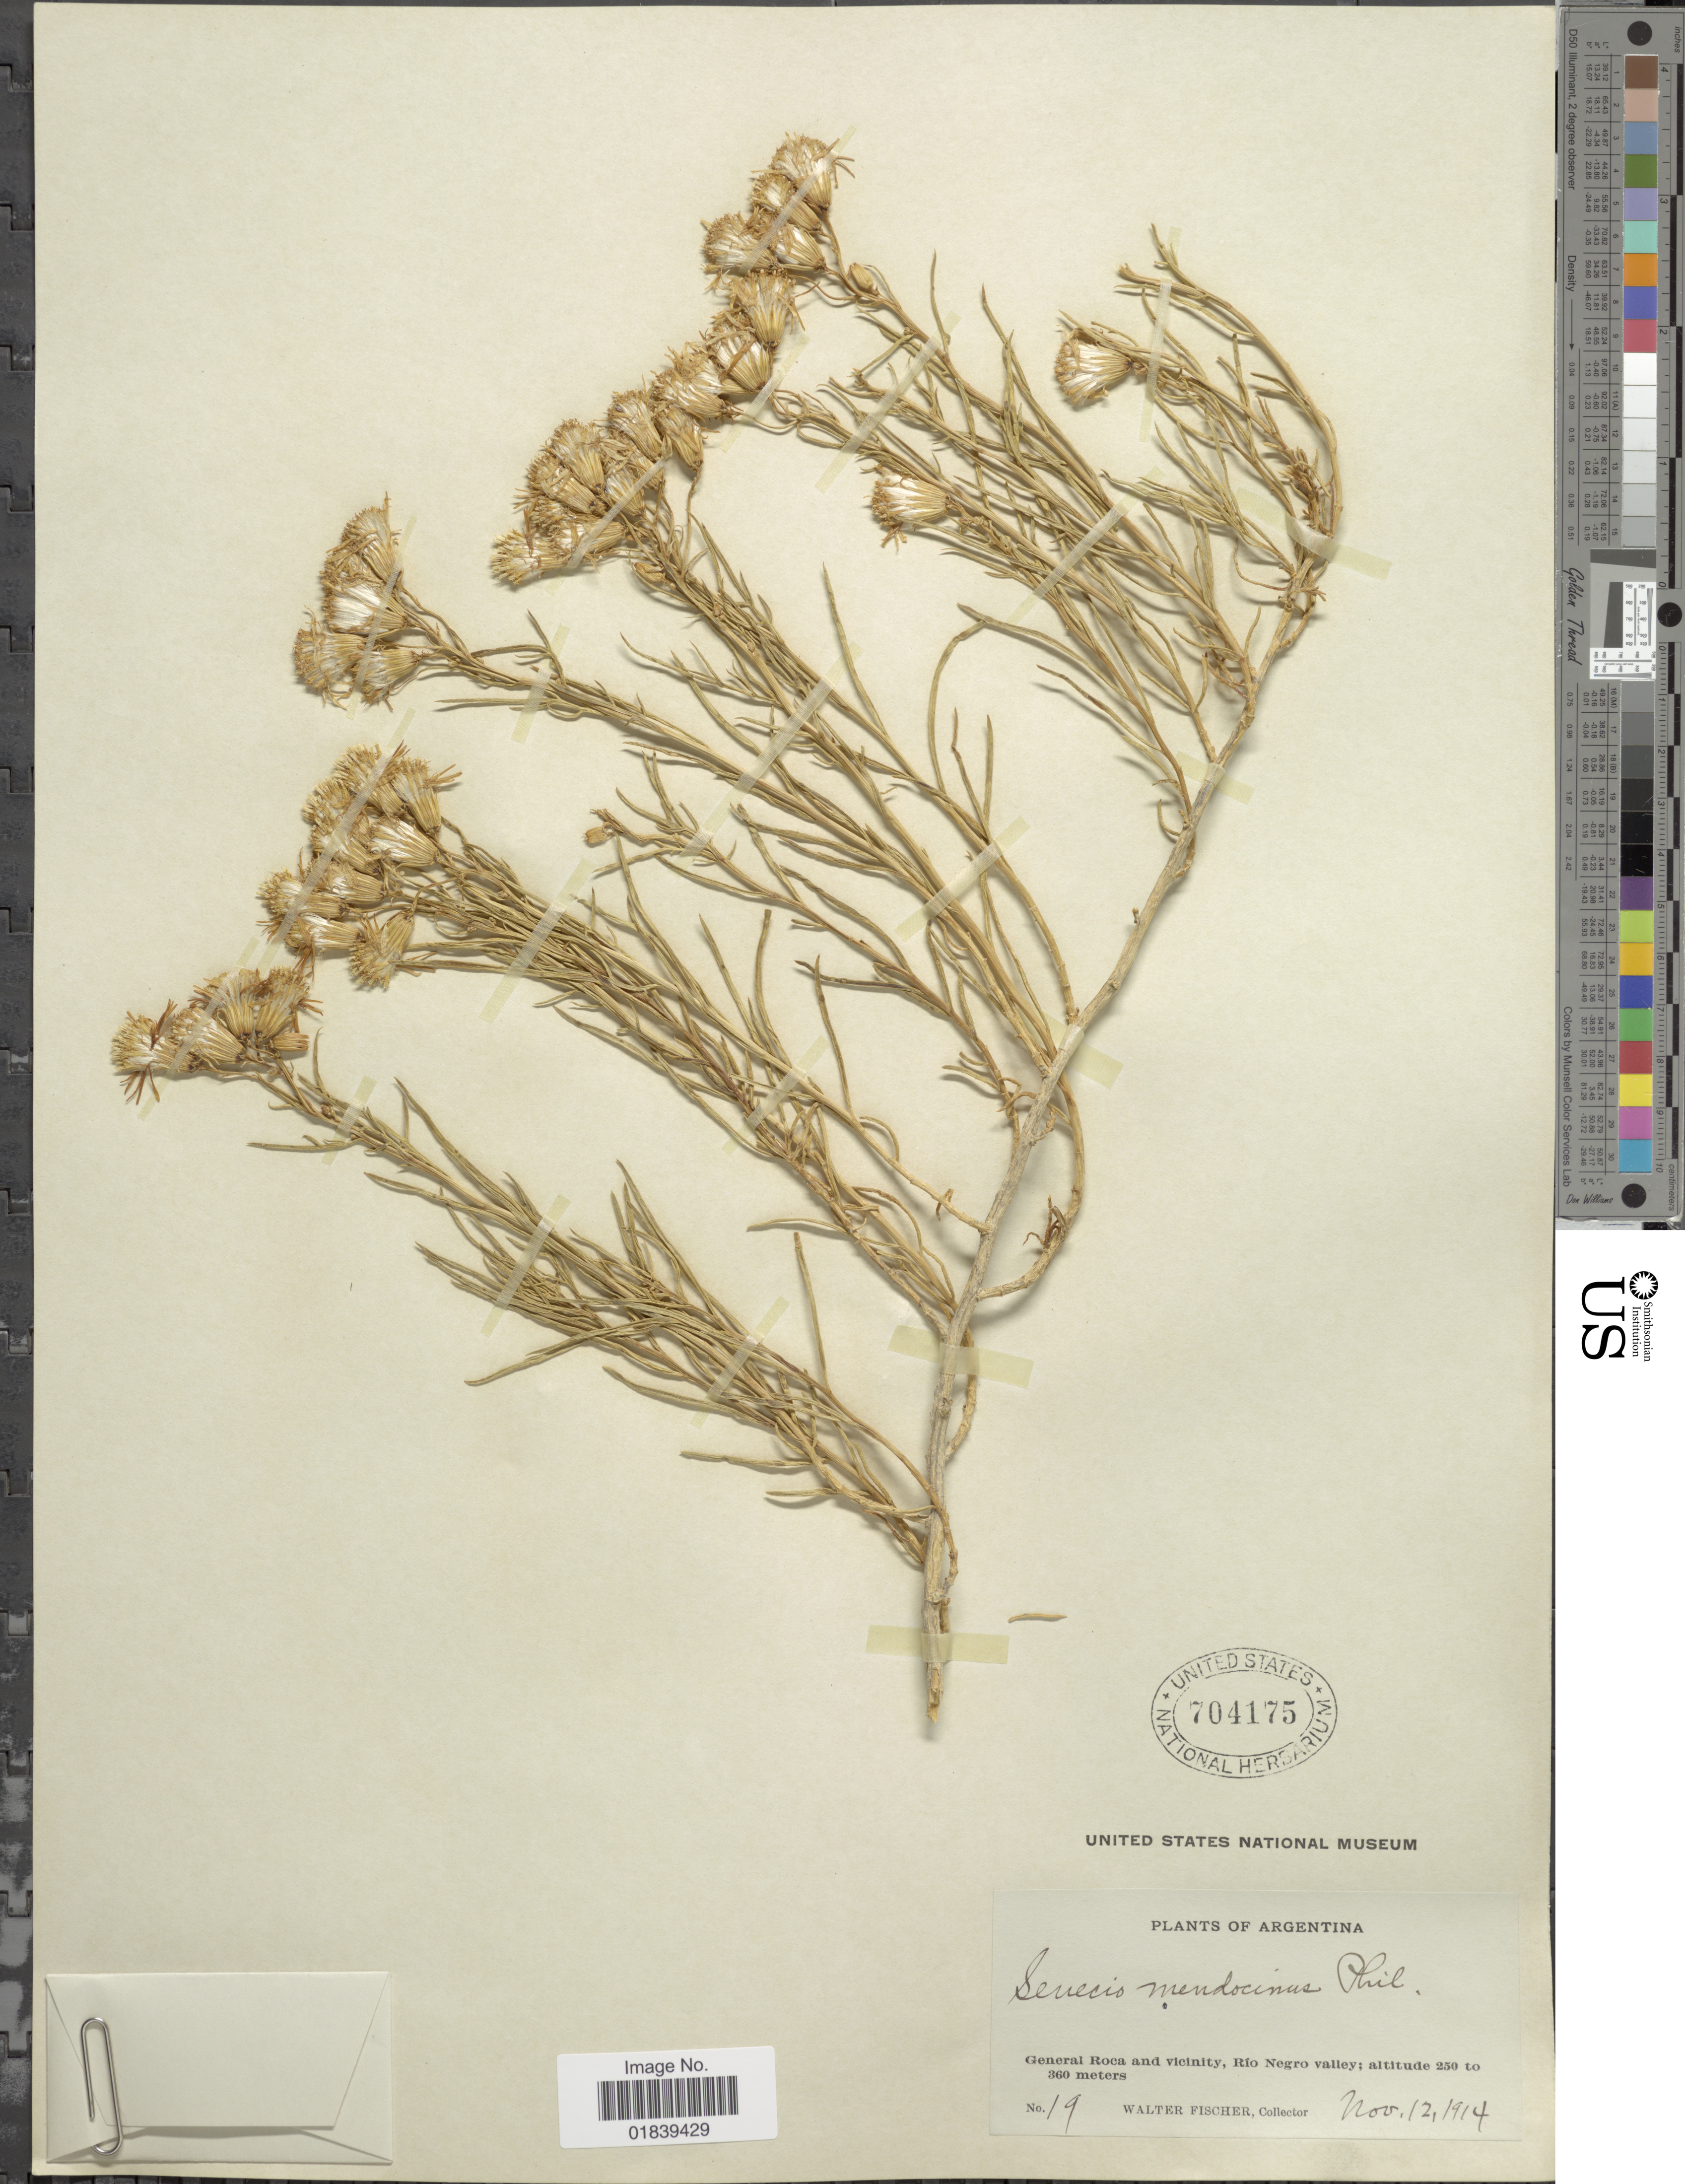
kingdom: Plantae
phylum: Tracheophyta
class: Magnoliopsida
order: Asterales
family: Asteraceae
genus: Senecio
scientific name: Senecio subulatus var. subulatus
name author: D. Don ex Hook. & Arn.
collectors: W. Fischer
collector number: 19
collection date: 1914-11-12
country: Argentina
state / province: Rio Negro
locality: General Roca and vicinity, Rio Negro Valley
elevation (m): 250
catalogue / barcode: US 704175